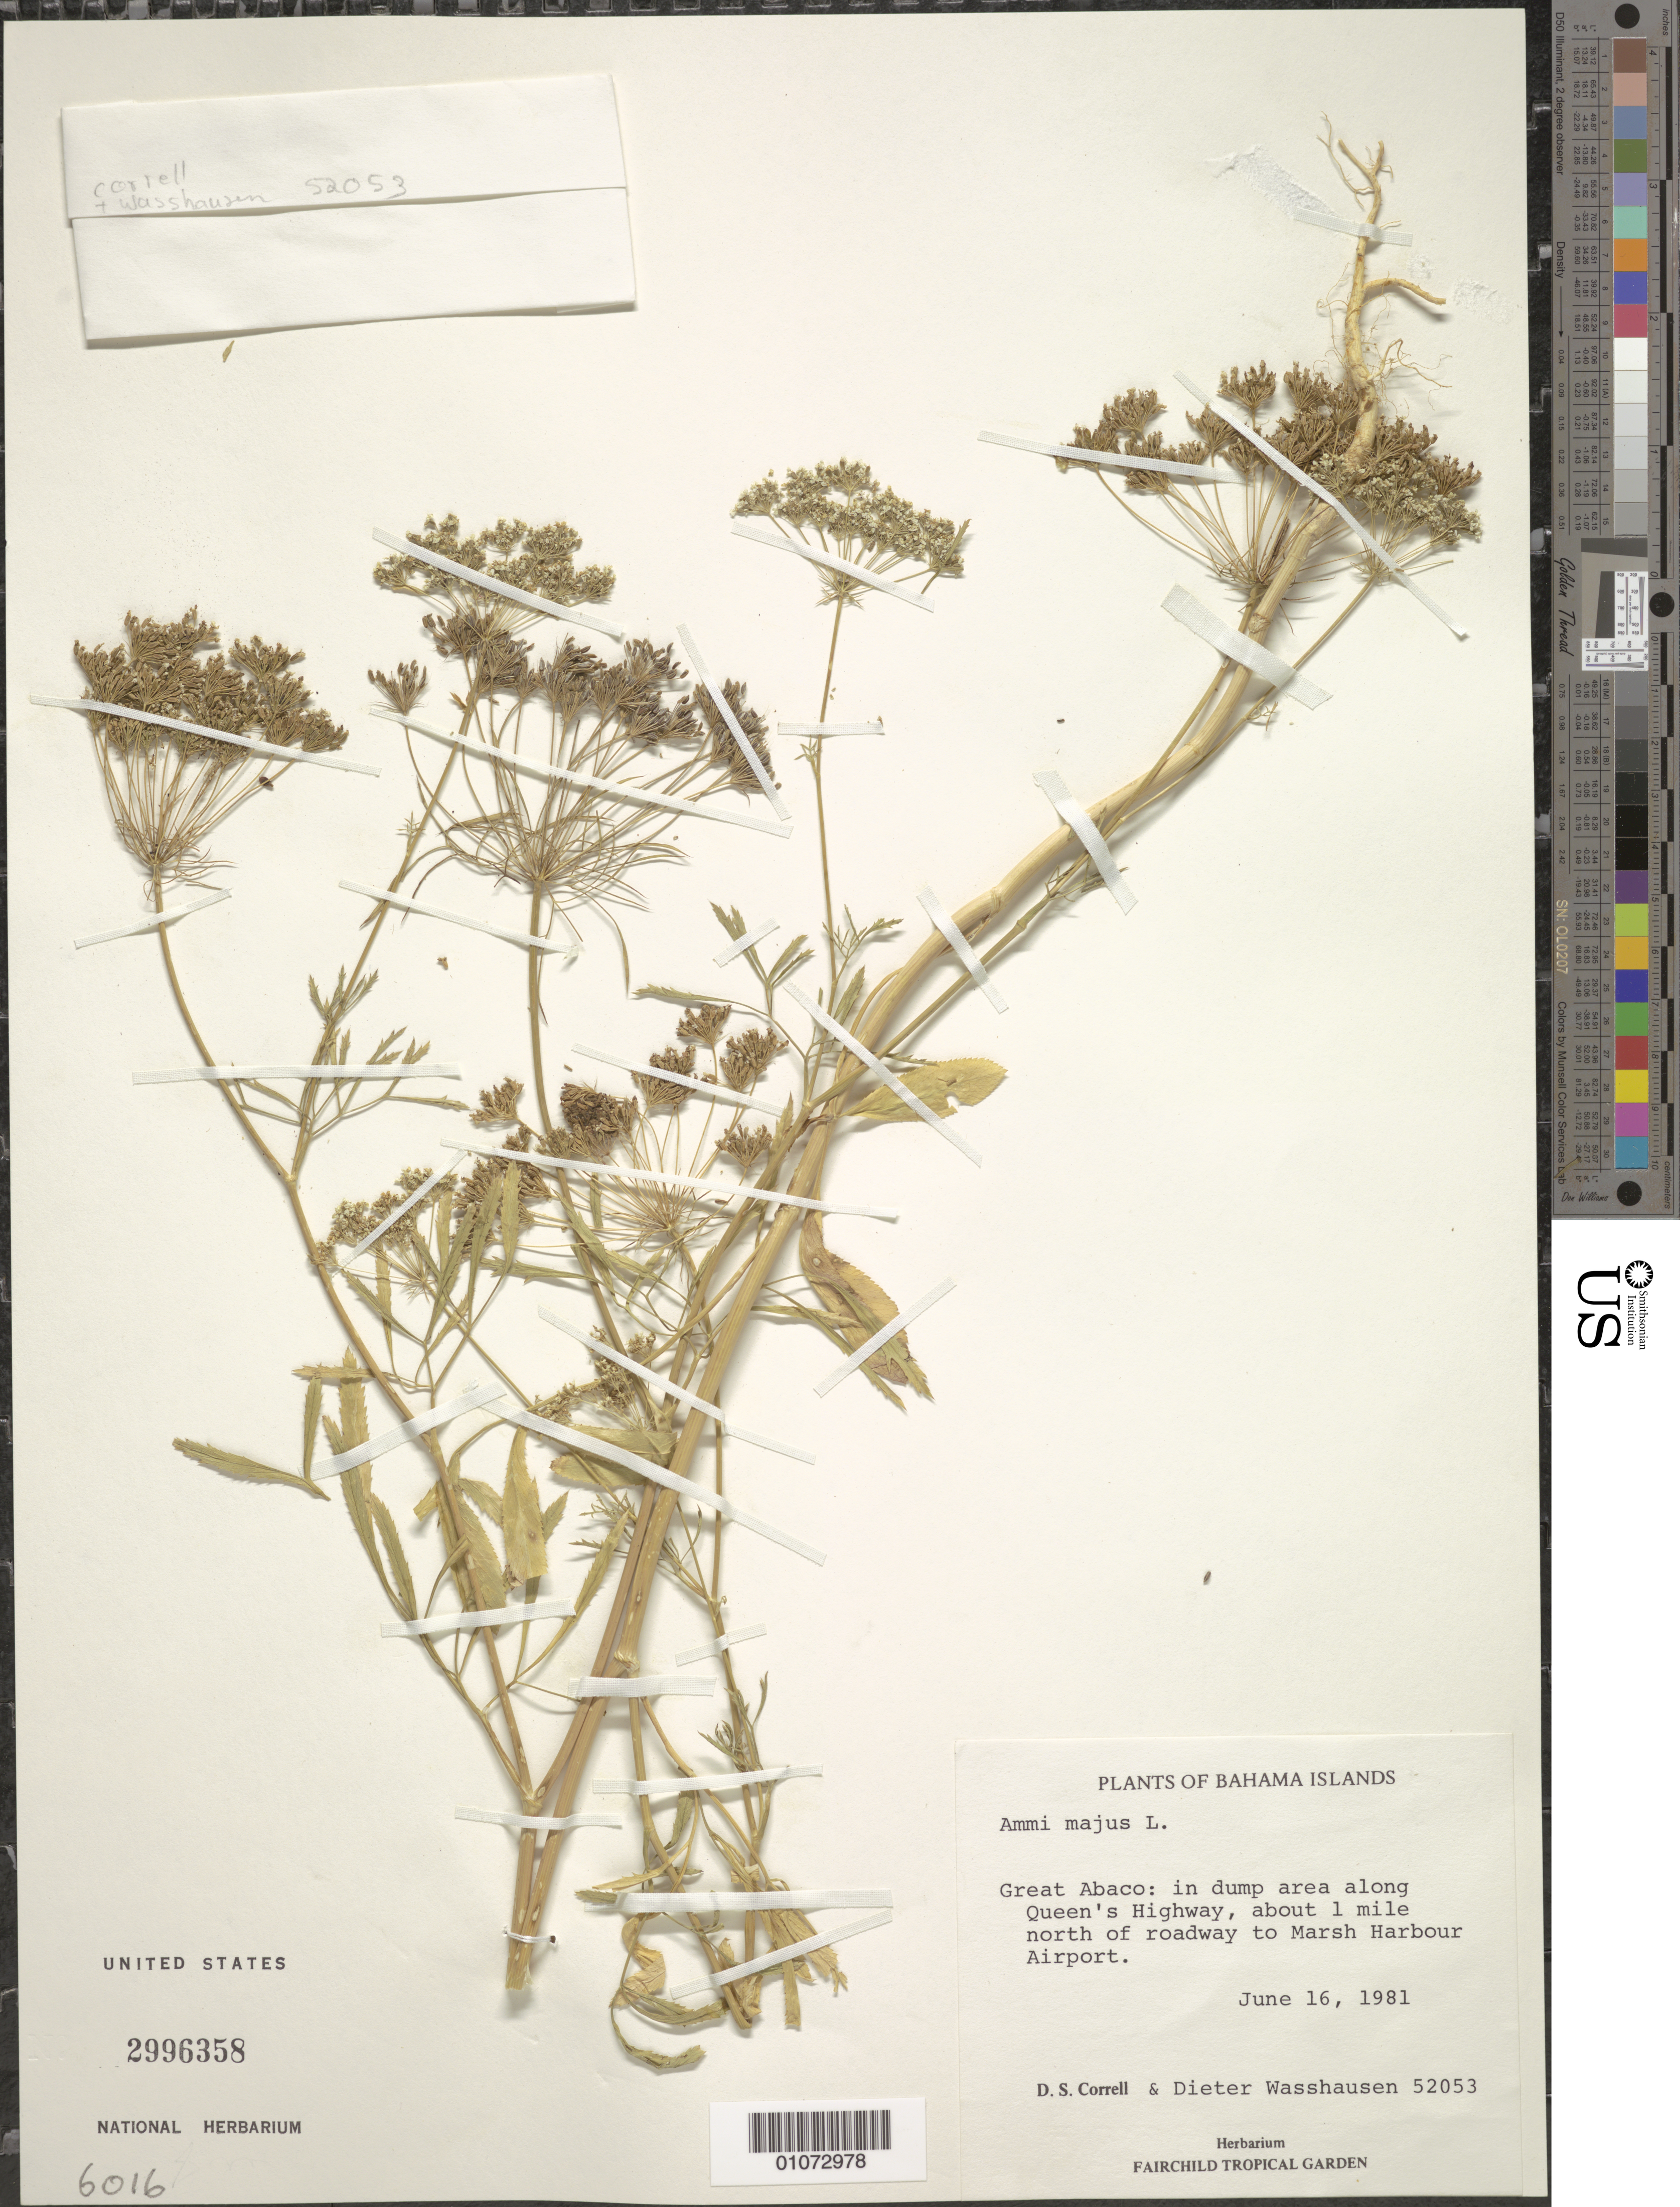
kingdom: Plantae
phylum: Tracheophyta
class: Magnoliopsida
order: Apiales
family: Apiaceae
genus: Ammi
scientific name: Ammi majus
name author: L.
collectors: D. S. Correll & D. C. Wasshausen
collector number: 52053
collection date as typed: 16 Jun 1981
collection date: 1981-06-16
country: Bahamas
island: Great Abaco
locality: In dump area along Queen's Highway, about 1 mile north of roadway to Marsh Harbour Airport.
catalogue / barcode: US 2996358